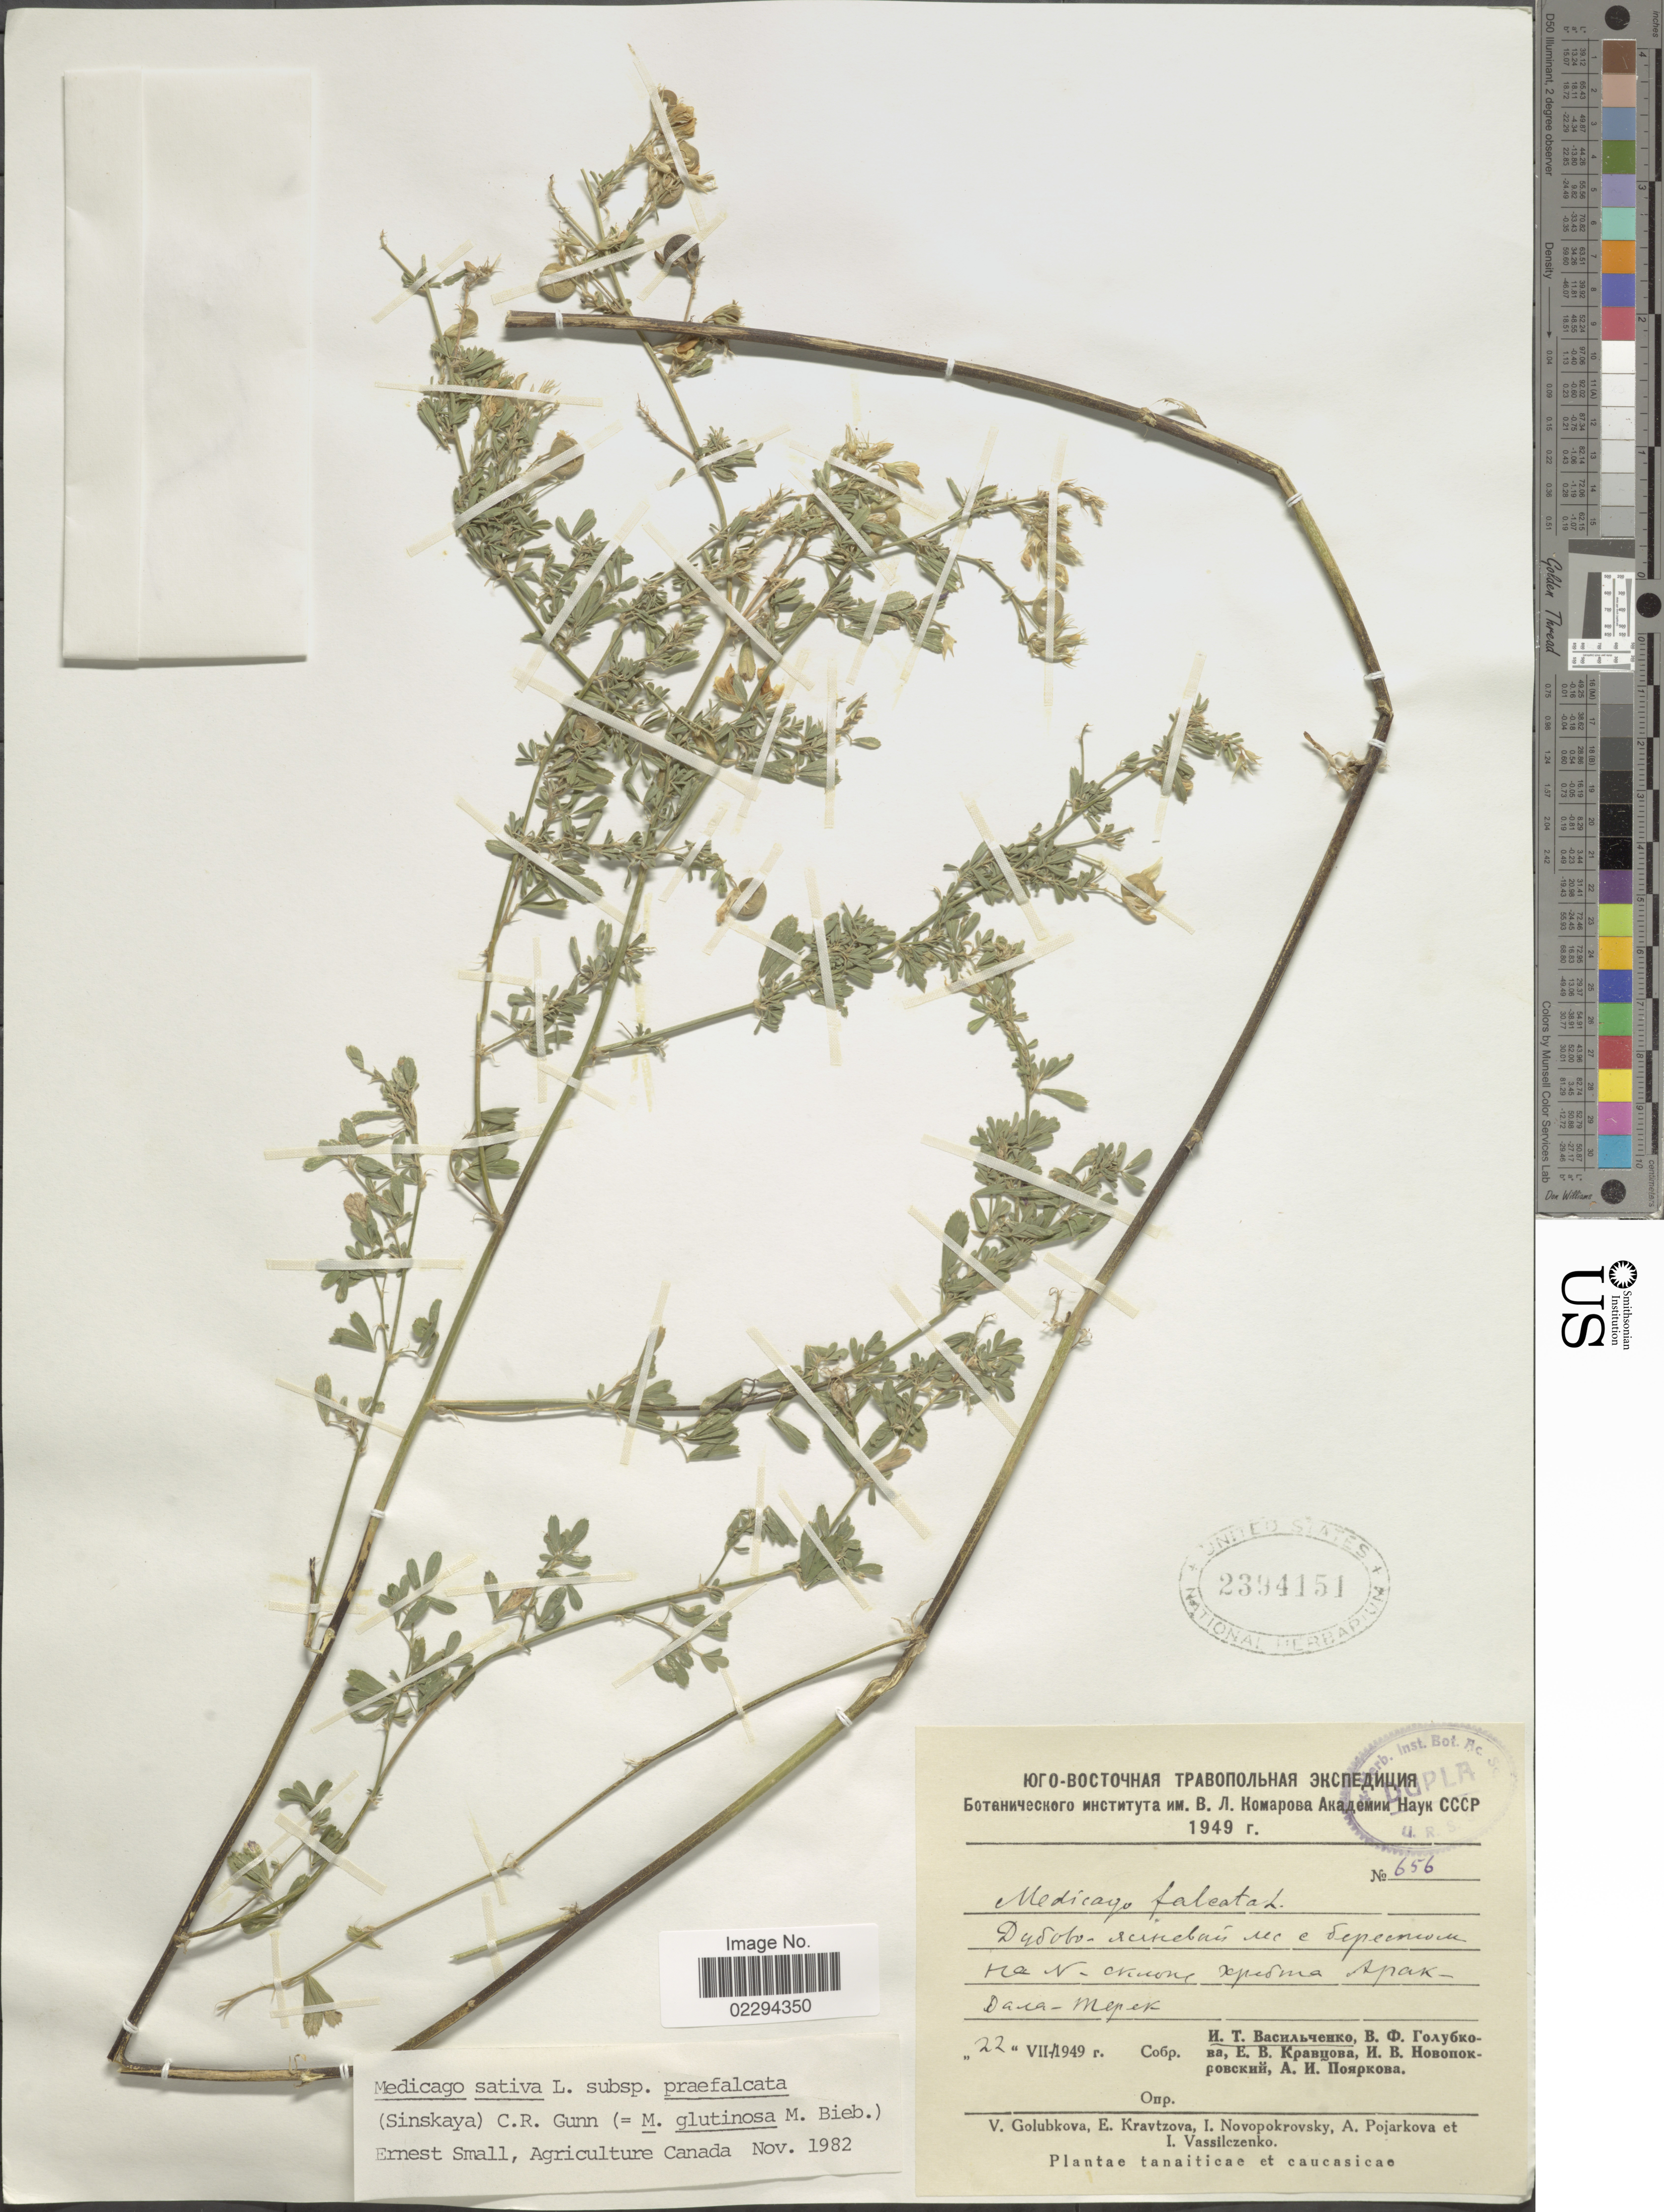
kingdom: Plantae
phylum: Tracheophyta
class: Magnoliopsida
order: Fabales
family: Fabaceae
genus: Medicago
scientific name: Medicago sativa subsp. prefalcata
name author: (Sinskaya) C.R. Gunn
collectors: V. F. Golubkova, E. Kravtzova, I. Novopokrovsky, A. Pojarkova & I. T. Vassilczenko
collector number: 656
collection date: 1949-08-22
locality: Tanaiticae et caucasicae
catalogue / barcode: US 2394151